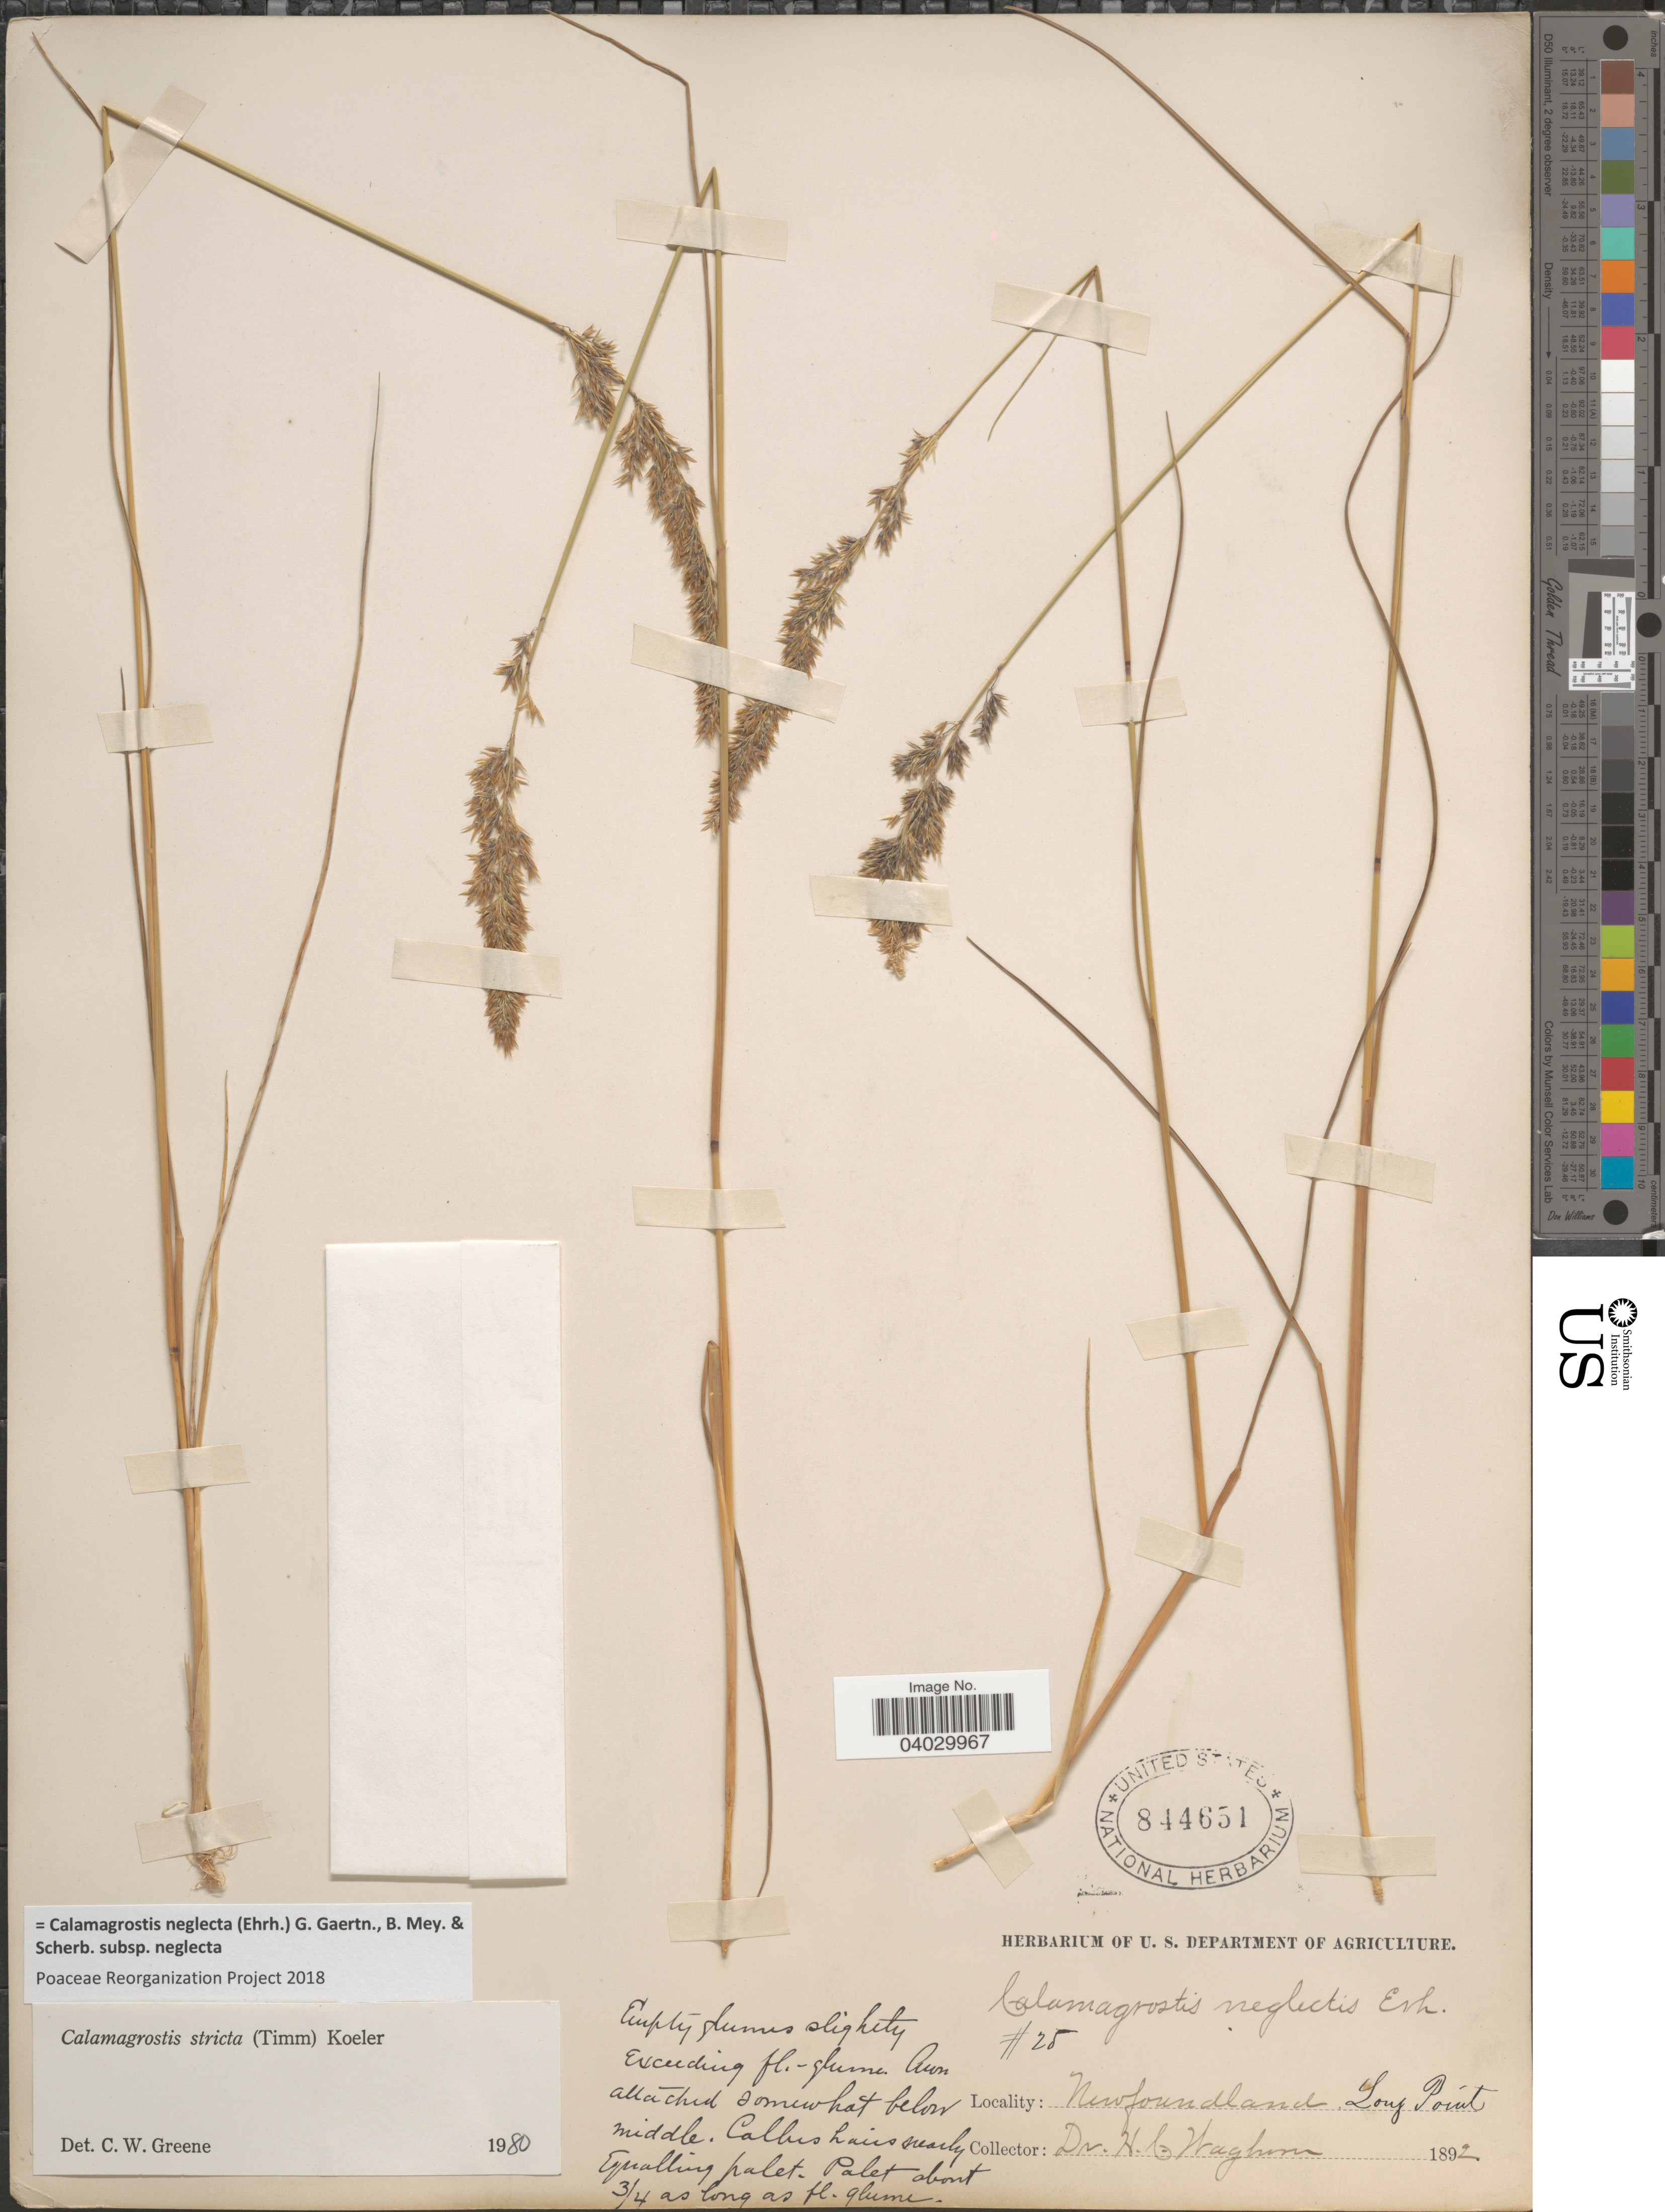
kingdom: Plantae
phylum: Tracheophyta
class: Liliopsida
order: Poales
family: Poaceae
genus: Calamagrostis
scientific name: Calamagrostis neglecta subsp. neglecta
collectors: H. Waghorn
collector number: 28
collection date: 1892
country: Canada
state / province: Newfoundland and Labrador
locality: Long Point.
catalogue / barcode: US 844651